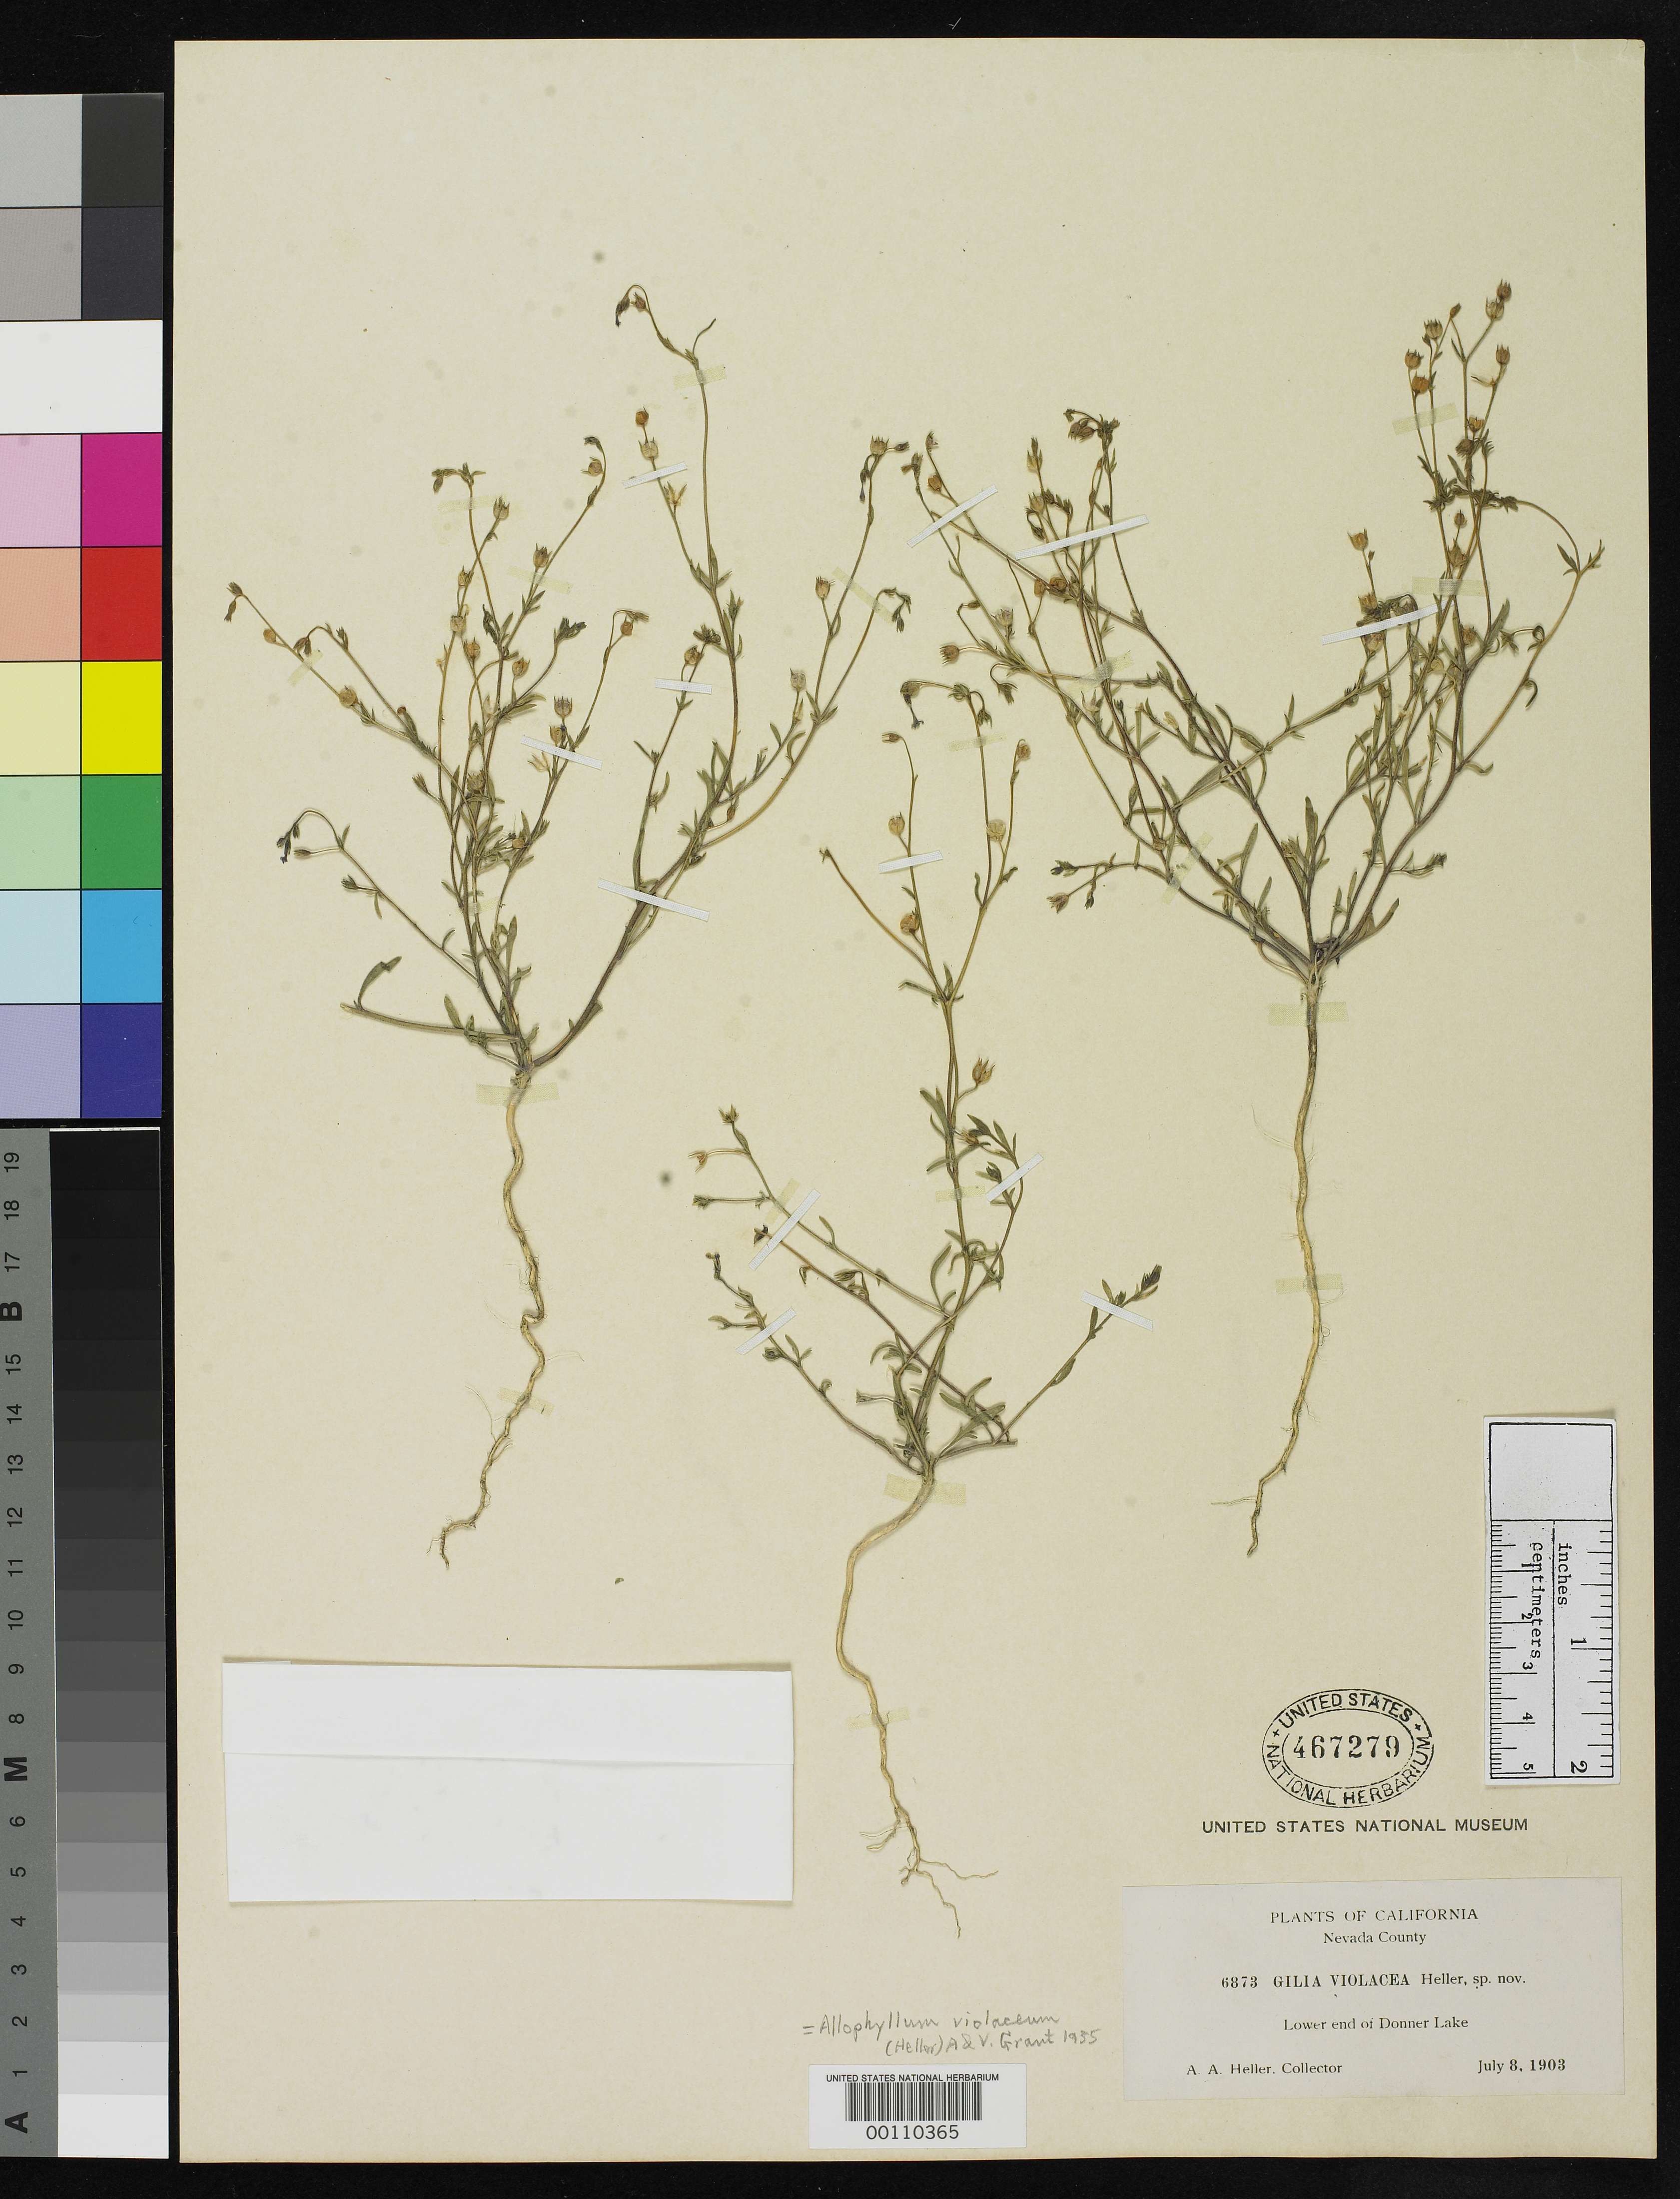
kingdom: Plantae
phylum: Tracheophyta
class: Magnoliopsida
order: Ericales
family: Polemoniaceae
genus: Gilia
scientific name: Gilia violacea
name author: A. Heller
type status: Isotype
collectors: A. A. Heller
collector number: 6873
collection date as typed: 08 Jul 1903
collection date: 1903-07-08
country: United States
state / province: California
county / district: Nevada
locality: Donner Lake.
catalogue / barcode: US 467279